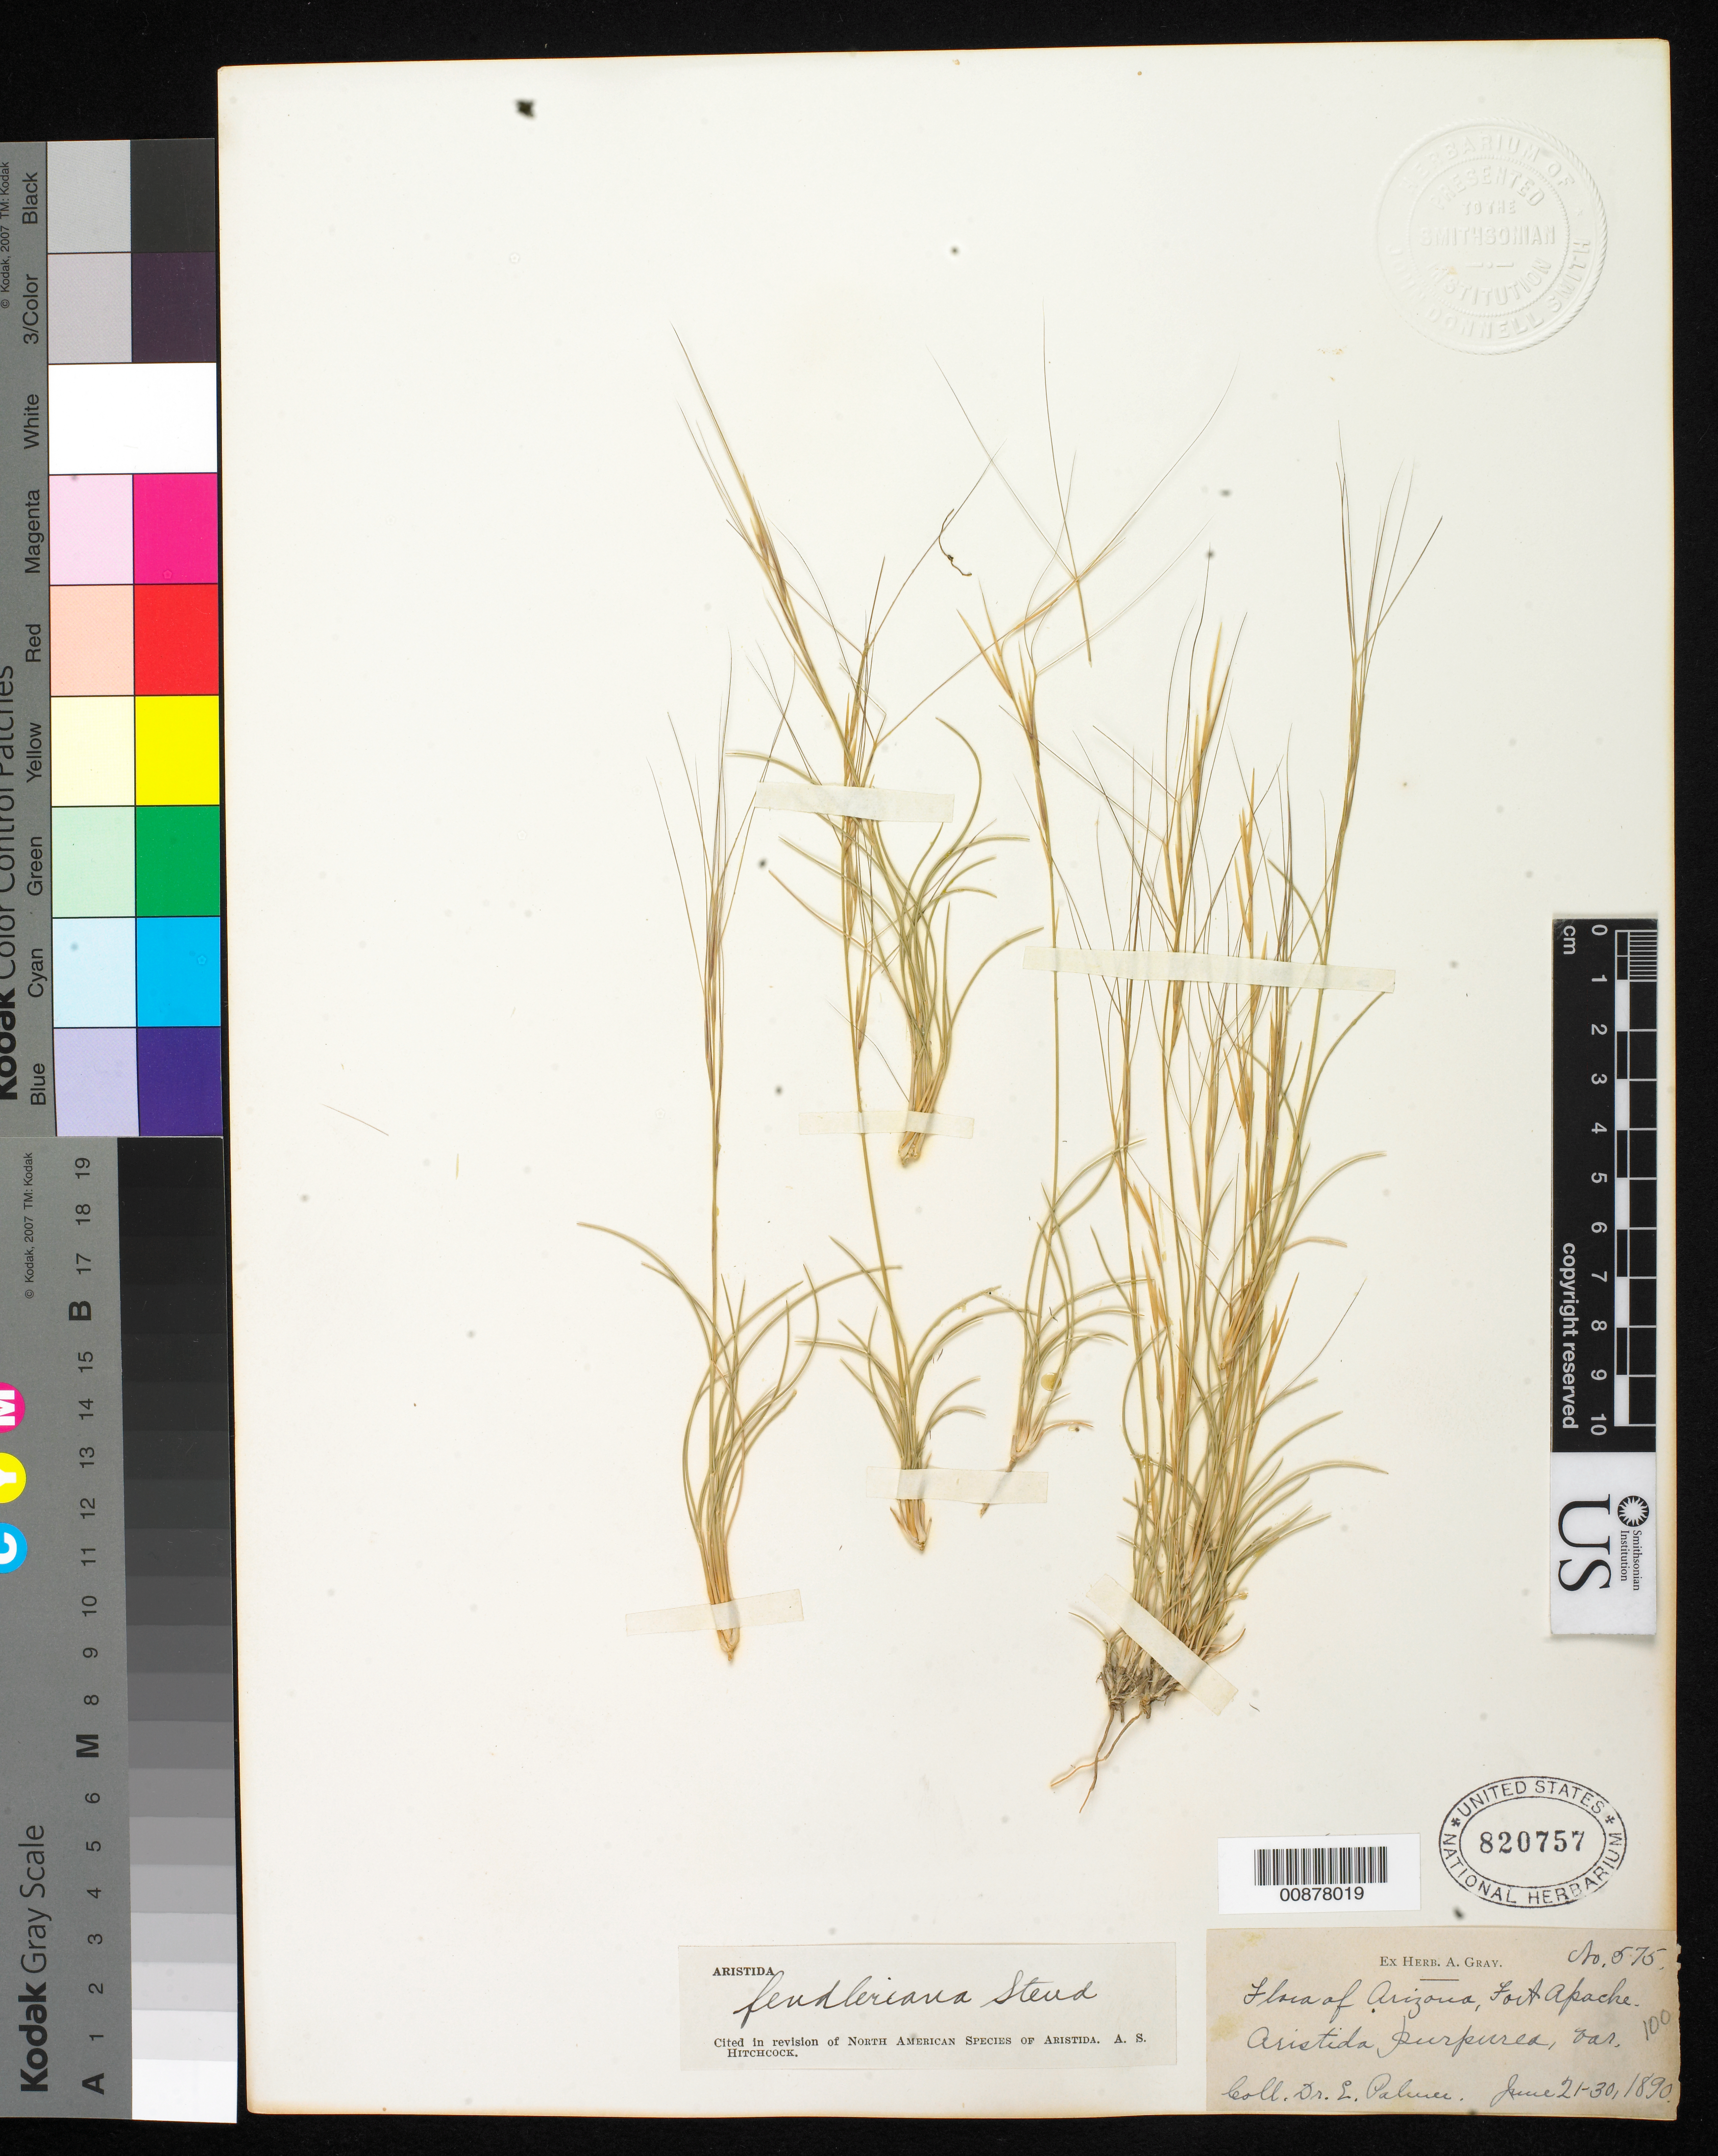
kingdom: Plantae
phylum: Tracheophyta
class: Liliopsida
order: Poales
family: Poaceae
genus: Aristida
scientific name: Aristida purpurea var. fendleriana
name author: (Steud.) Vasey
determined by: Poaceae Reorganization Project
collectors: E. Palmer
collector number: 575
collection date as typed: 21 Jun 1890 to 30 Jun 1890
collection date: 1890-06-21/1890-06-30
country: United States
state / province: Arizona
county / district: Navajo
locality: Fort Apache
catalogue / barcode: US 820757